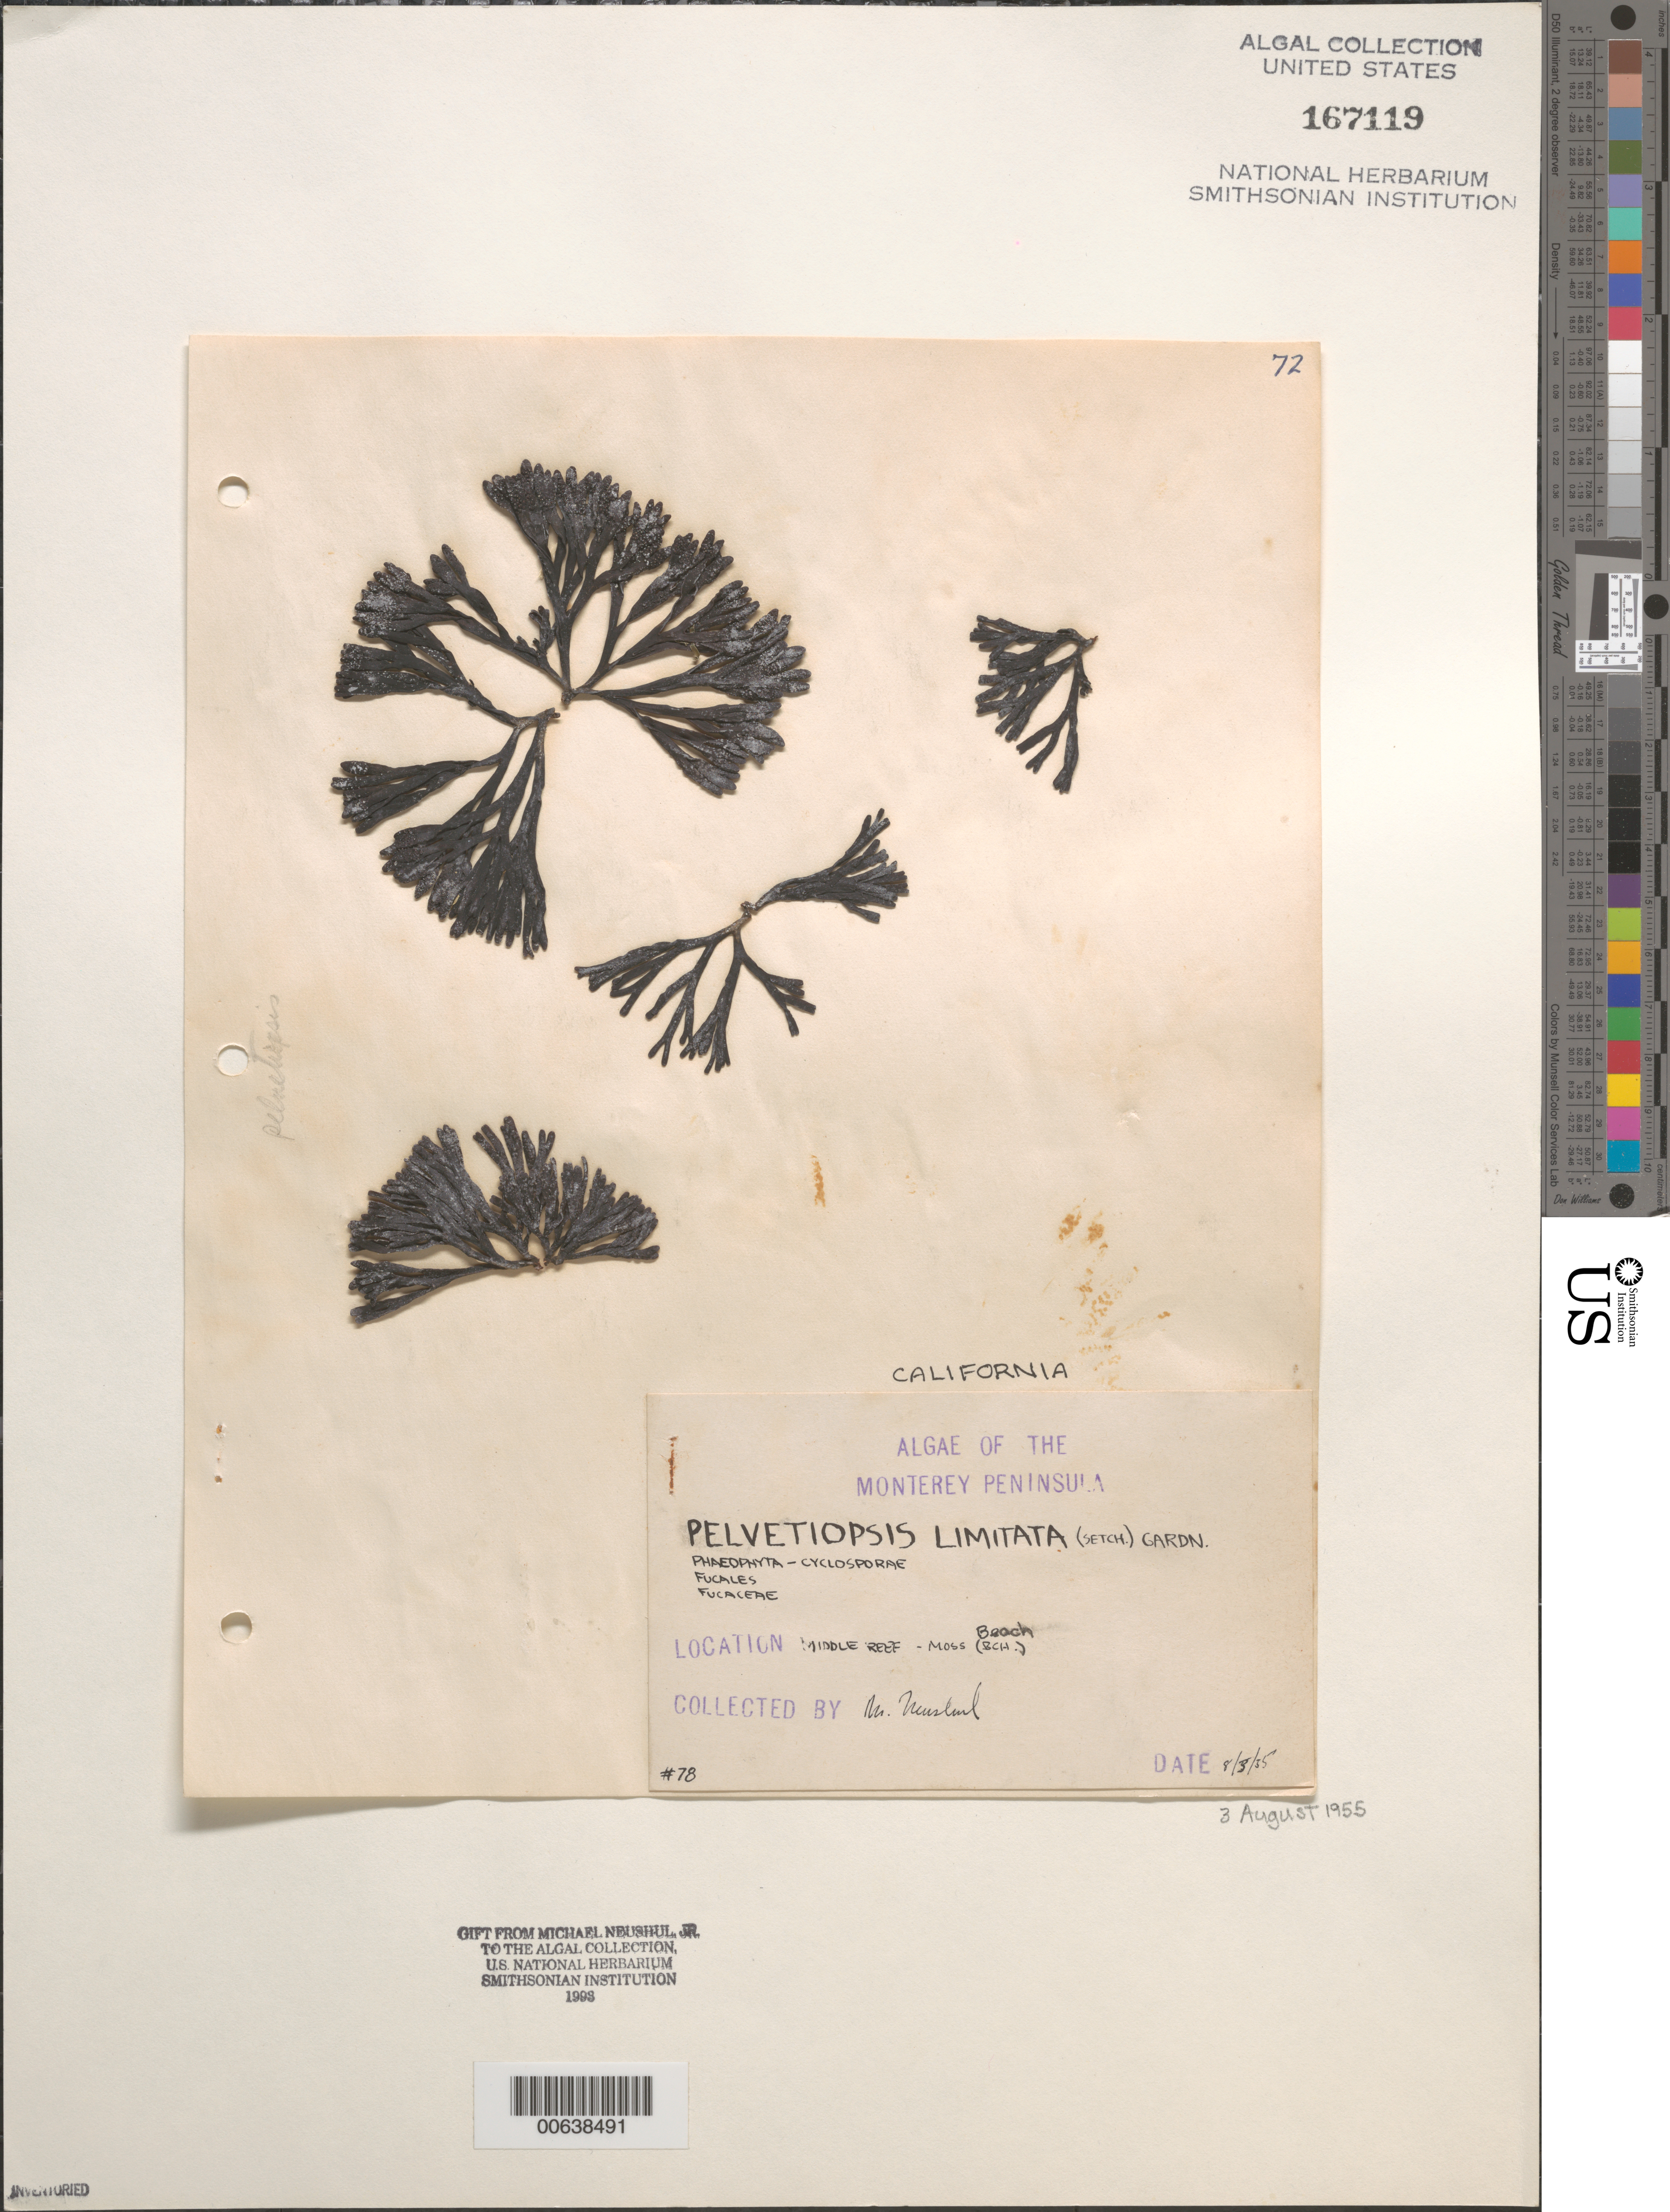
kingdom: Chromista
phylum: Ochrophyta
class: Phaeophyceae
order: Fucales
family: Fucaceae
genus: Pelvetiopsis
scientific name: Pelvetiopsis limitata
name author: N.L. Gardner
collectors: M. Neushul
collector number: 78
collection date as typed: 03 Aug 1955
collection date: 1955-08-03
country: United States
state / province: California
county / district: Monterey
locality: Middle reef of Moss Beach, Pacific Grove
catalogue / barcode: US 167119